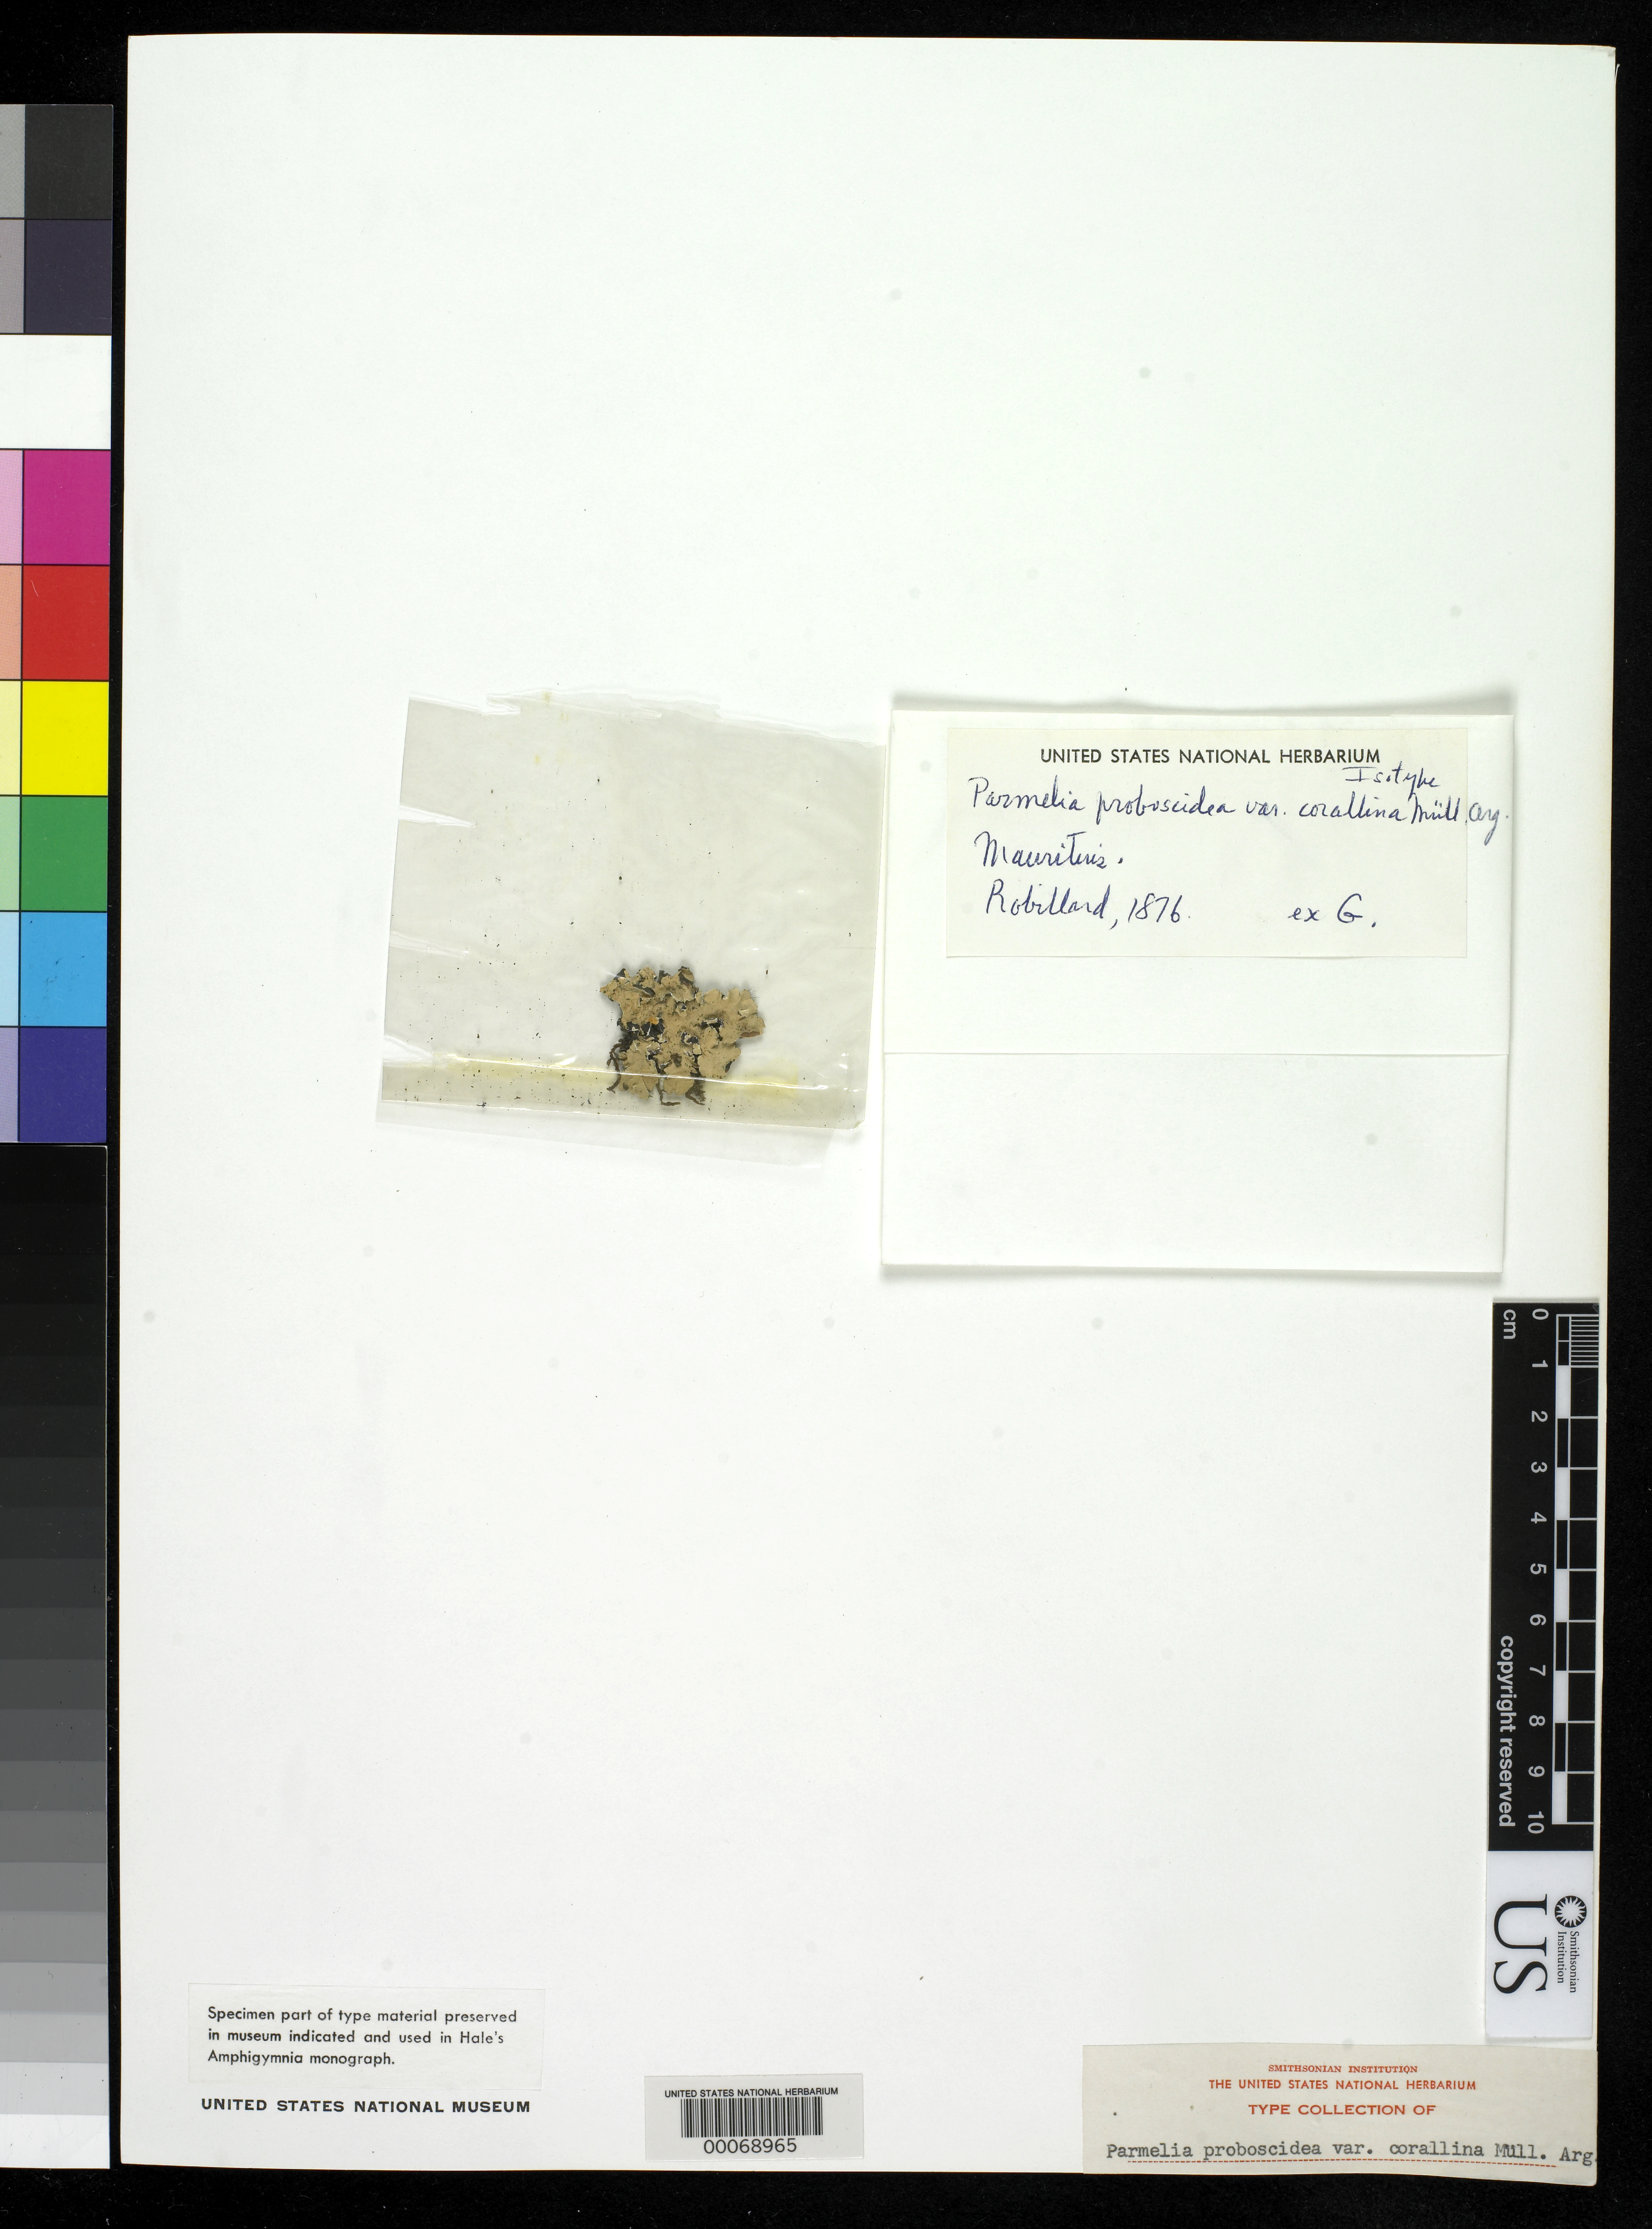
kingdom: Fungi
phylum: Ascomycota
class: Lecanoromycetes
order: Lecanorales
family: Parmeliaceae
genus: Parmelia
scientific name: Parmelia proboscidea var. corallina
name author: Müll. Arg.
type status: Isosyntype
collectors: L. Robillard d'Argentelle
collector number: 1876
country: Seychelles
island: Aldabra Atoll